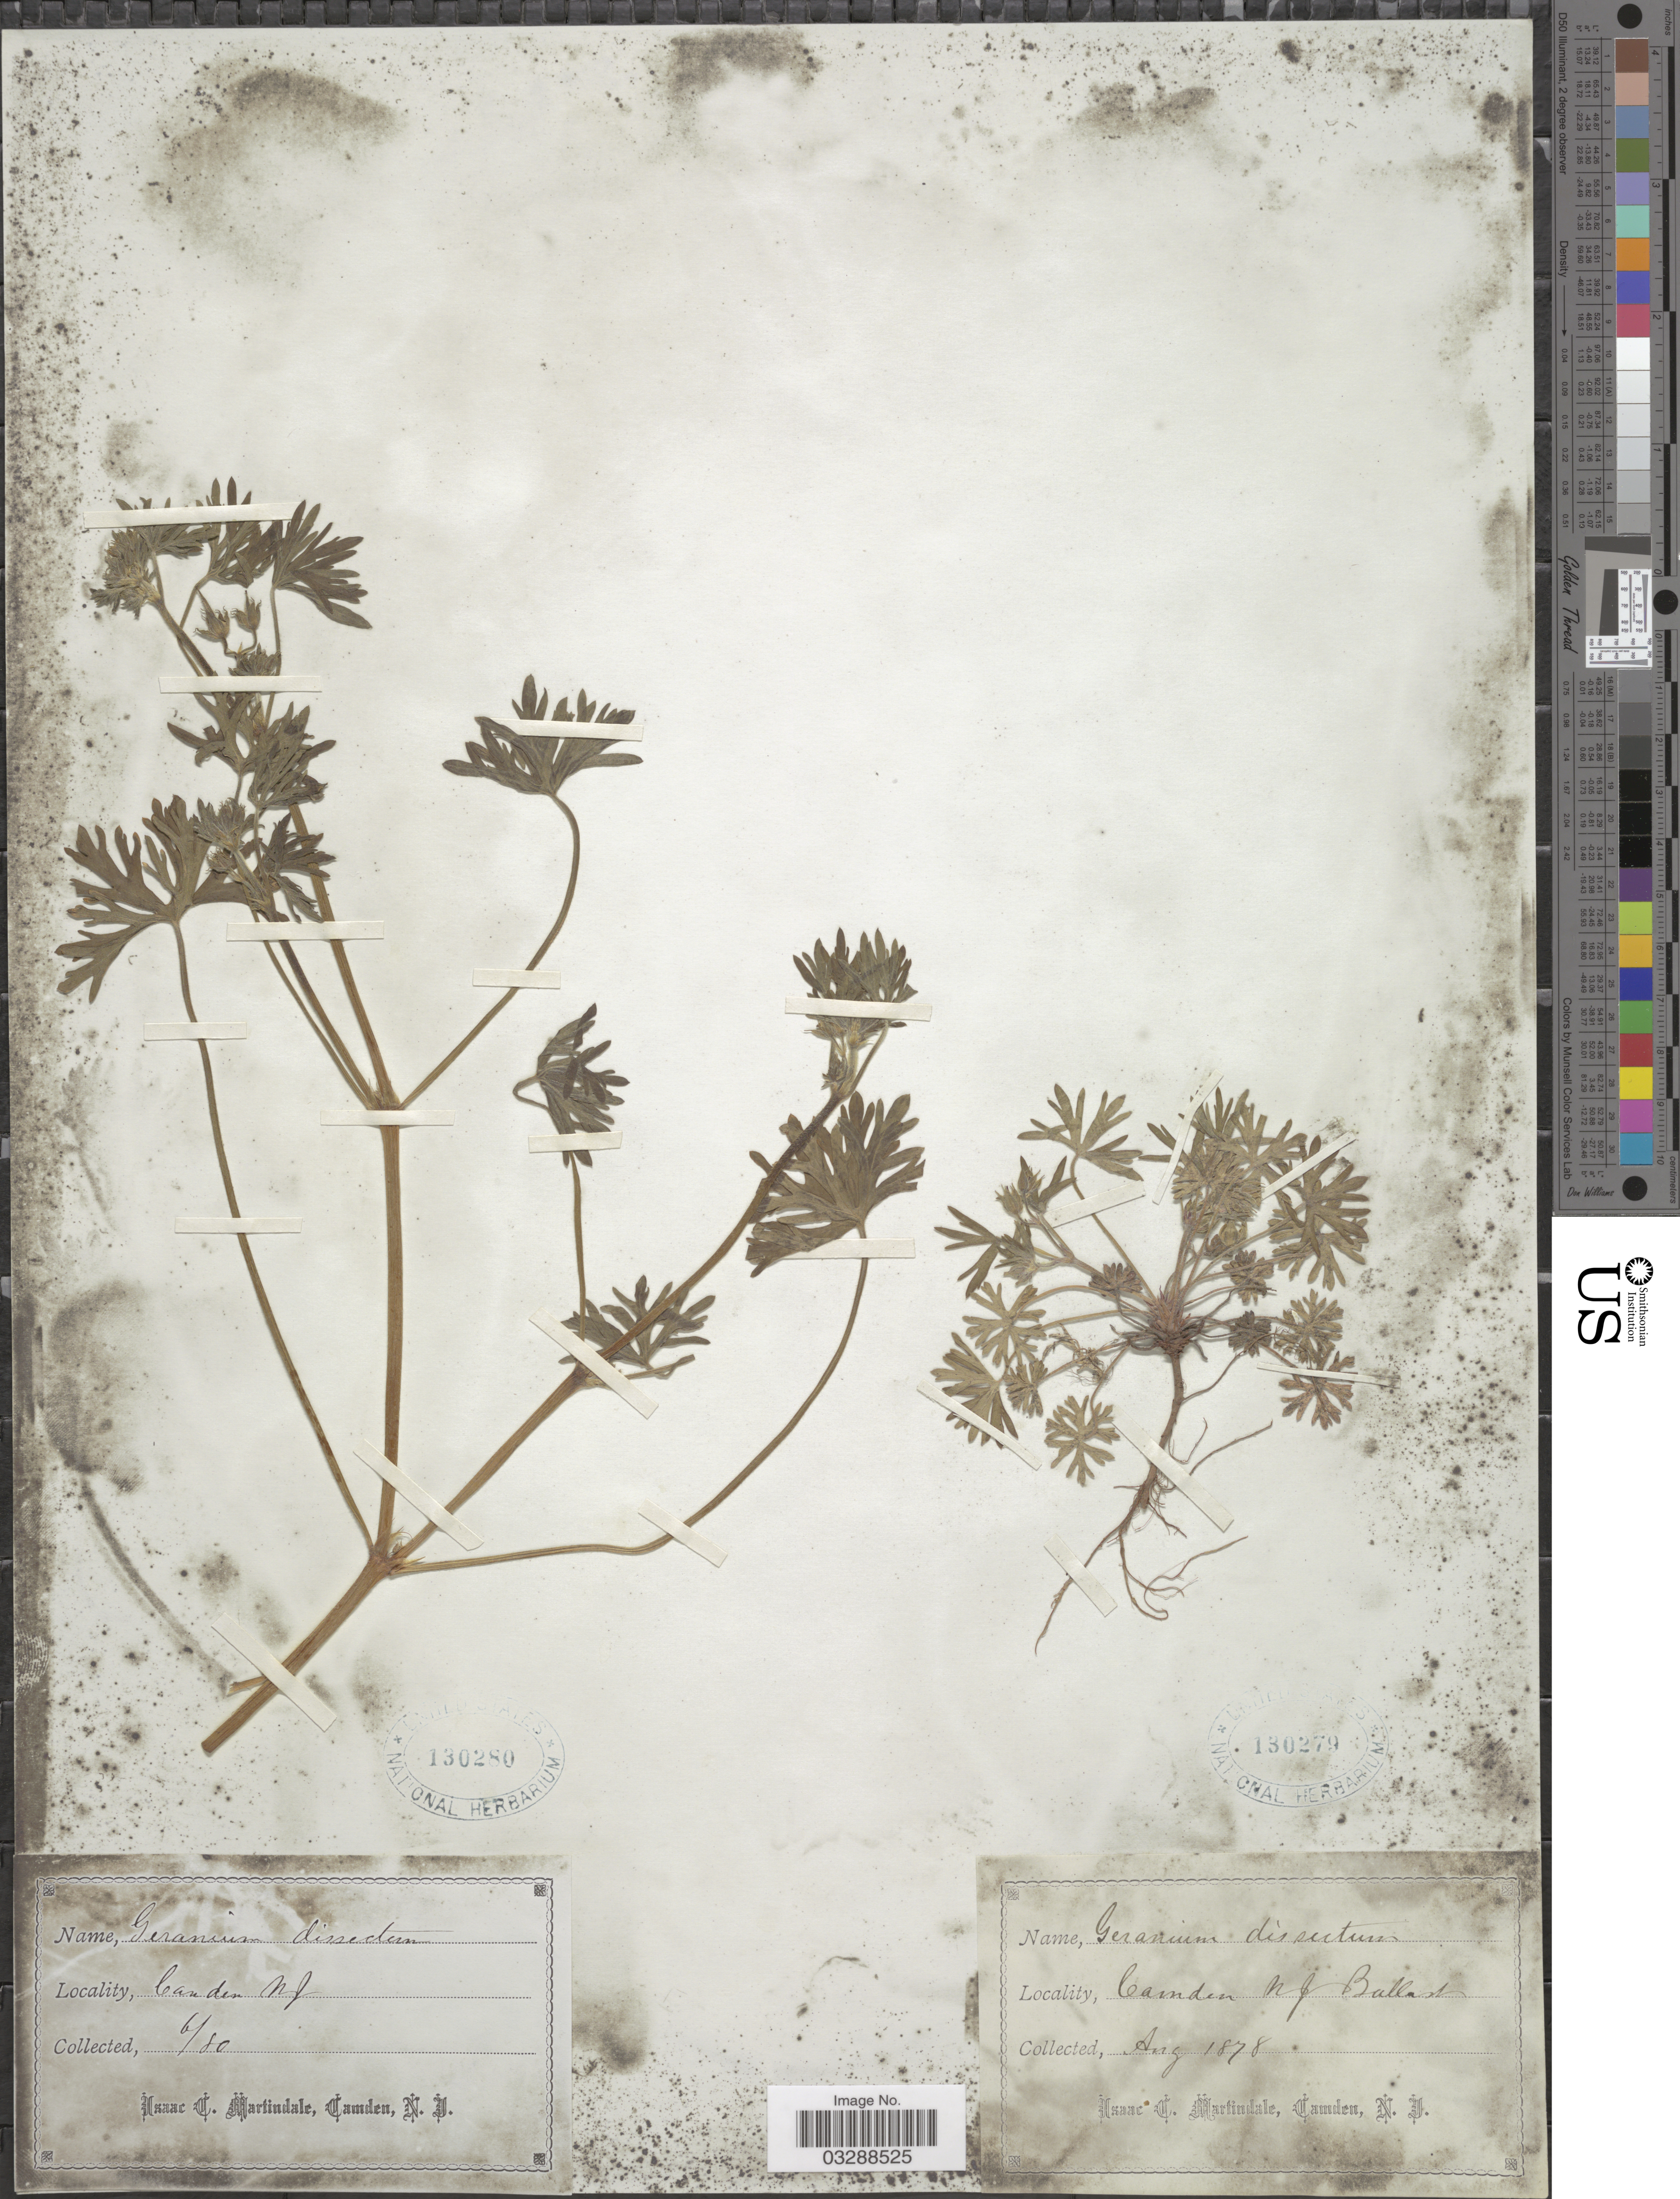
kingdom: Plantae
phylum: Tracheophyta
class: Magnoliopsida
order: Geraniales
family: Geraniaceae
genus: Geranium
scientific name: Geranium dissectum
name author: L.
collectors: I. C. Martindale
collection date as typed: Transcribed d/m/y: /6/80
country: United States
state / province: New Jersey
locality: Camden.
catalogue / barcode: US 130280